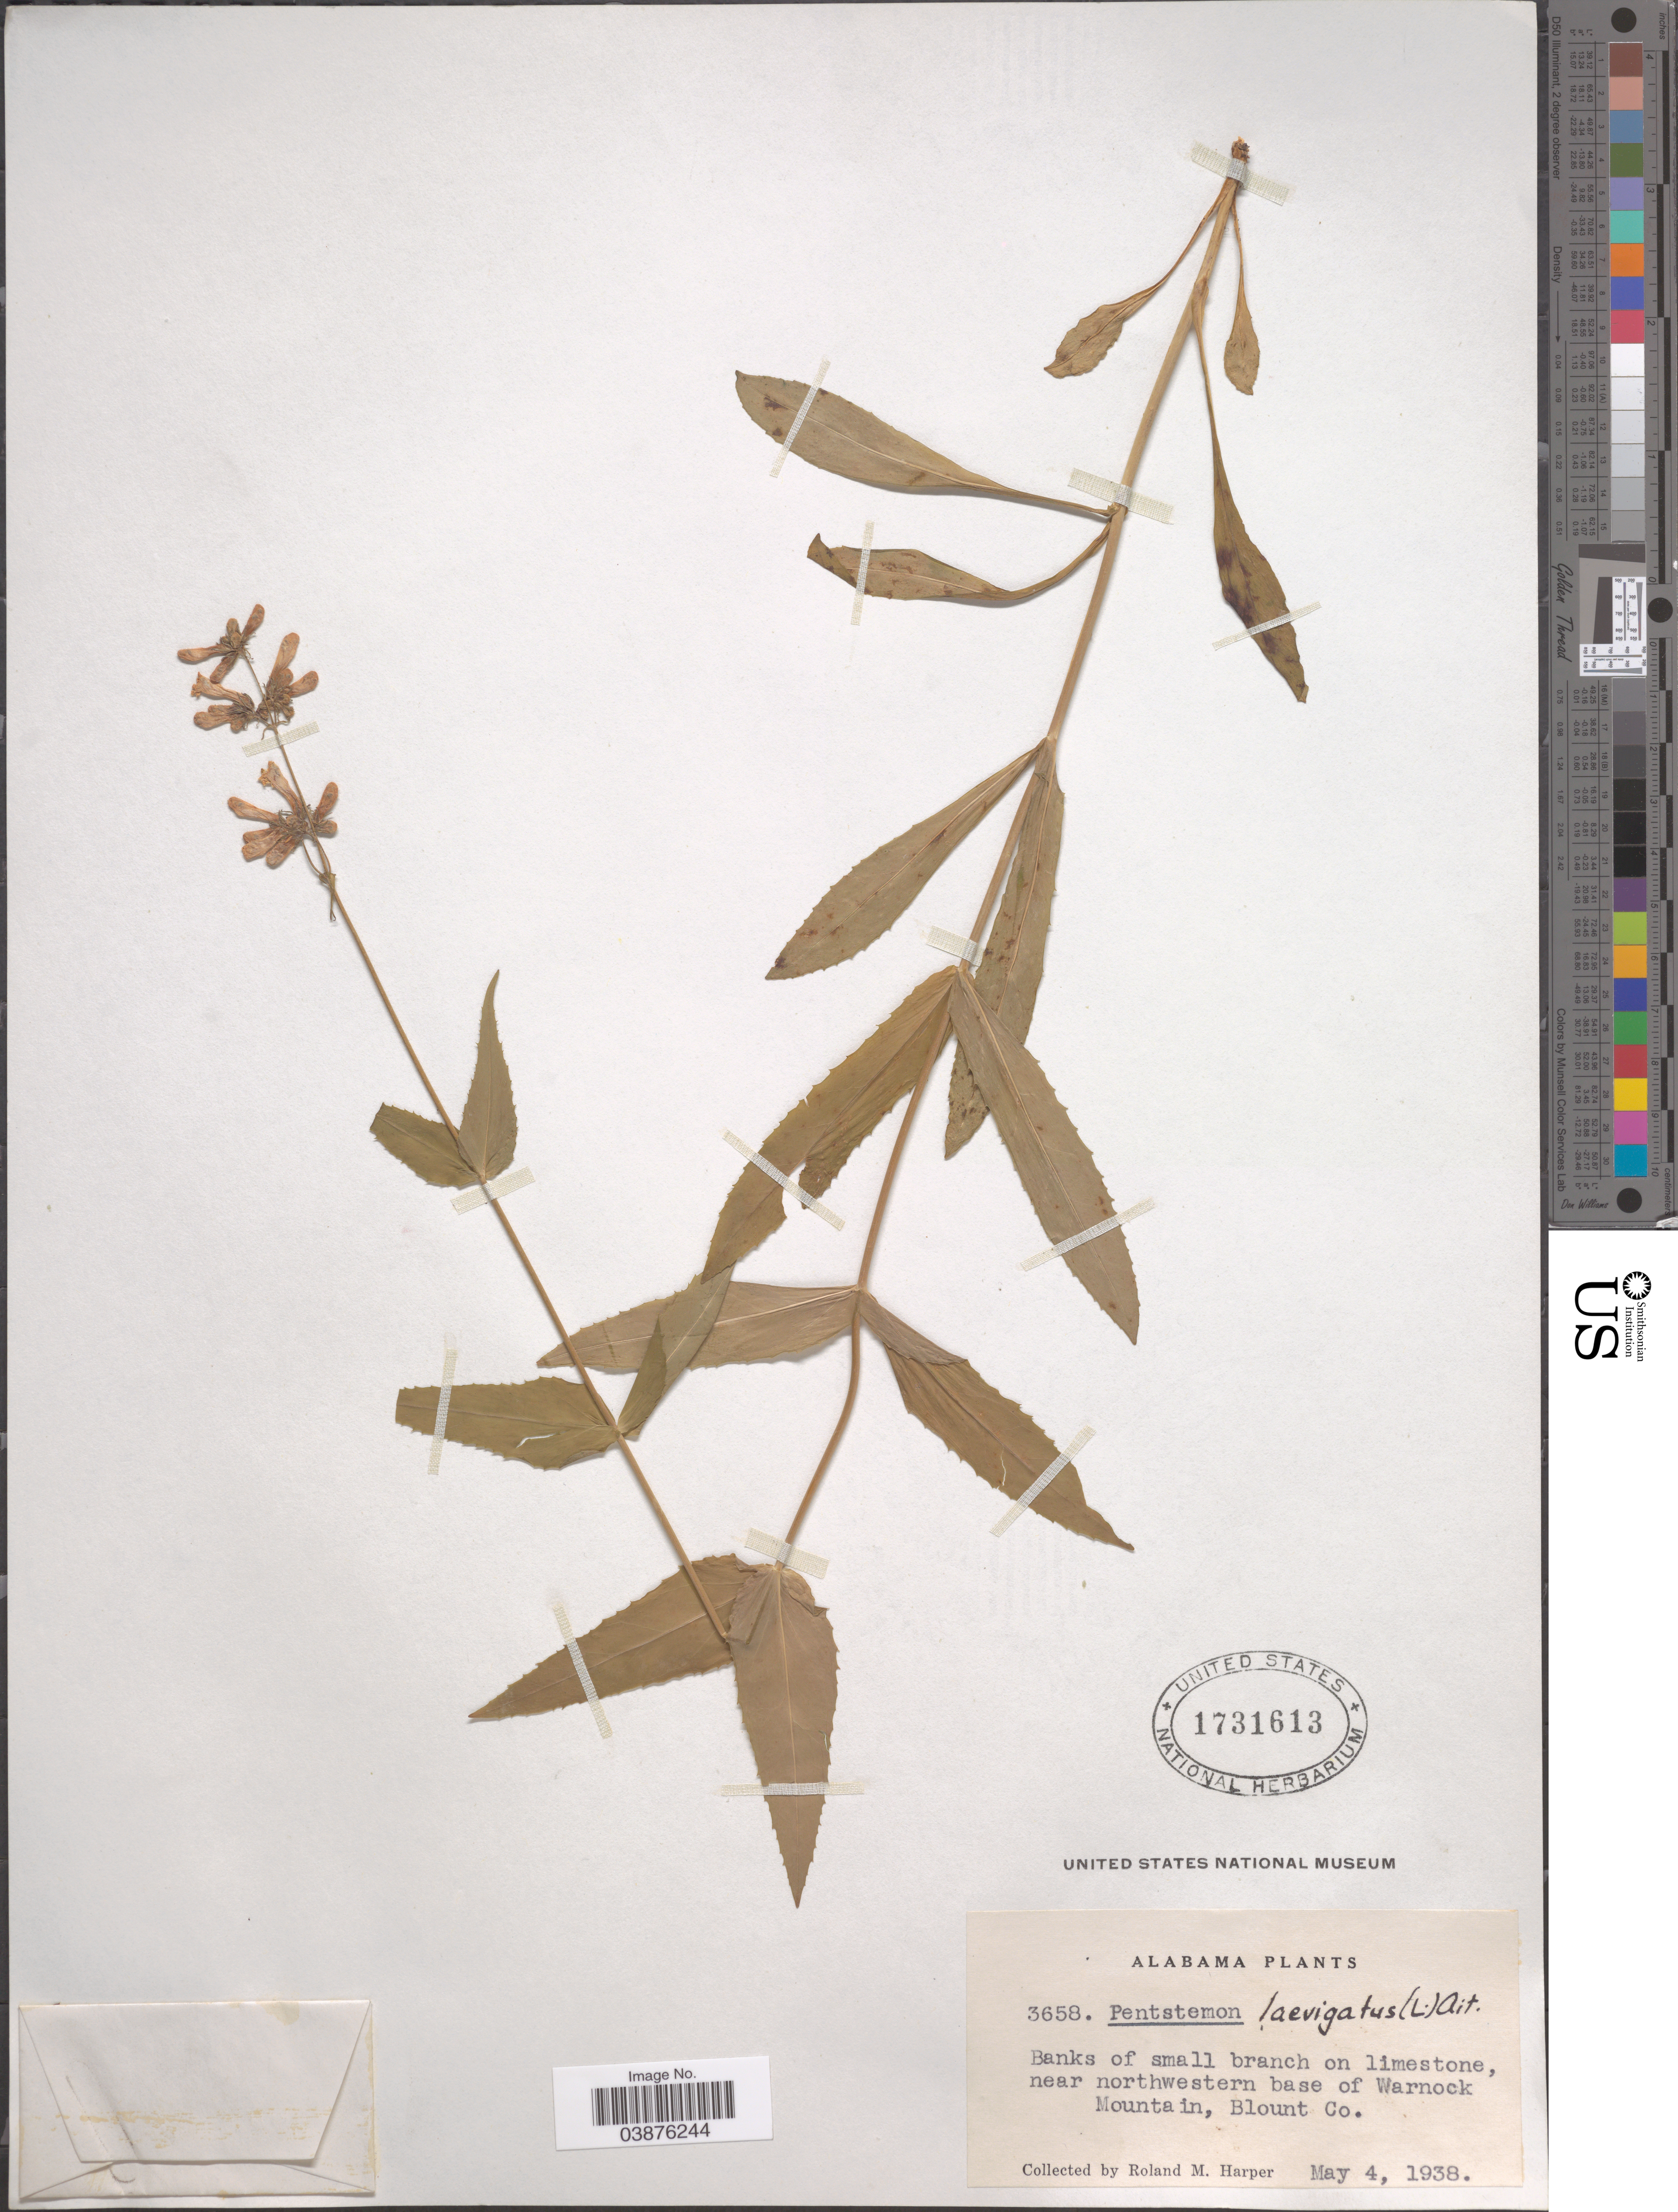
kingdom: Plantae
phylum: Tracheophyta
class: Magnoliopsida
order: Lamiales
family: Plantaginaceae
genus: Penstemon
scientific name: Penstemon laevigatus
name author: Aiton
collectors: R. M. Harper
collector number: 3658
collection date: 1938-05-04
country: United States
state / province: Alabama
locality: Near northwestern base of Warnock Mountain, Blount Co.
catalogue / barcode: US 1731613